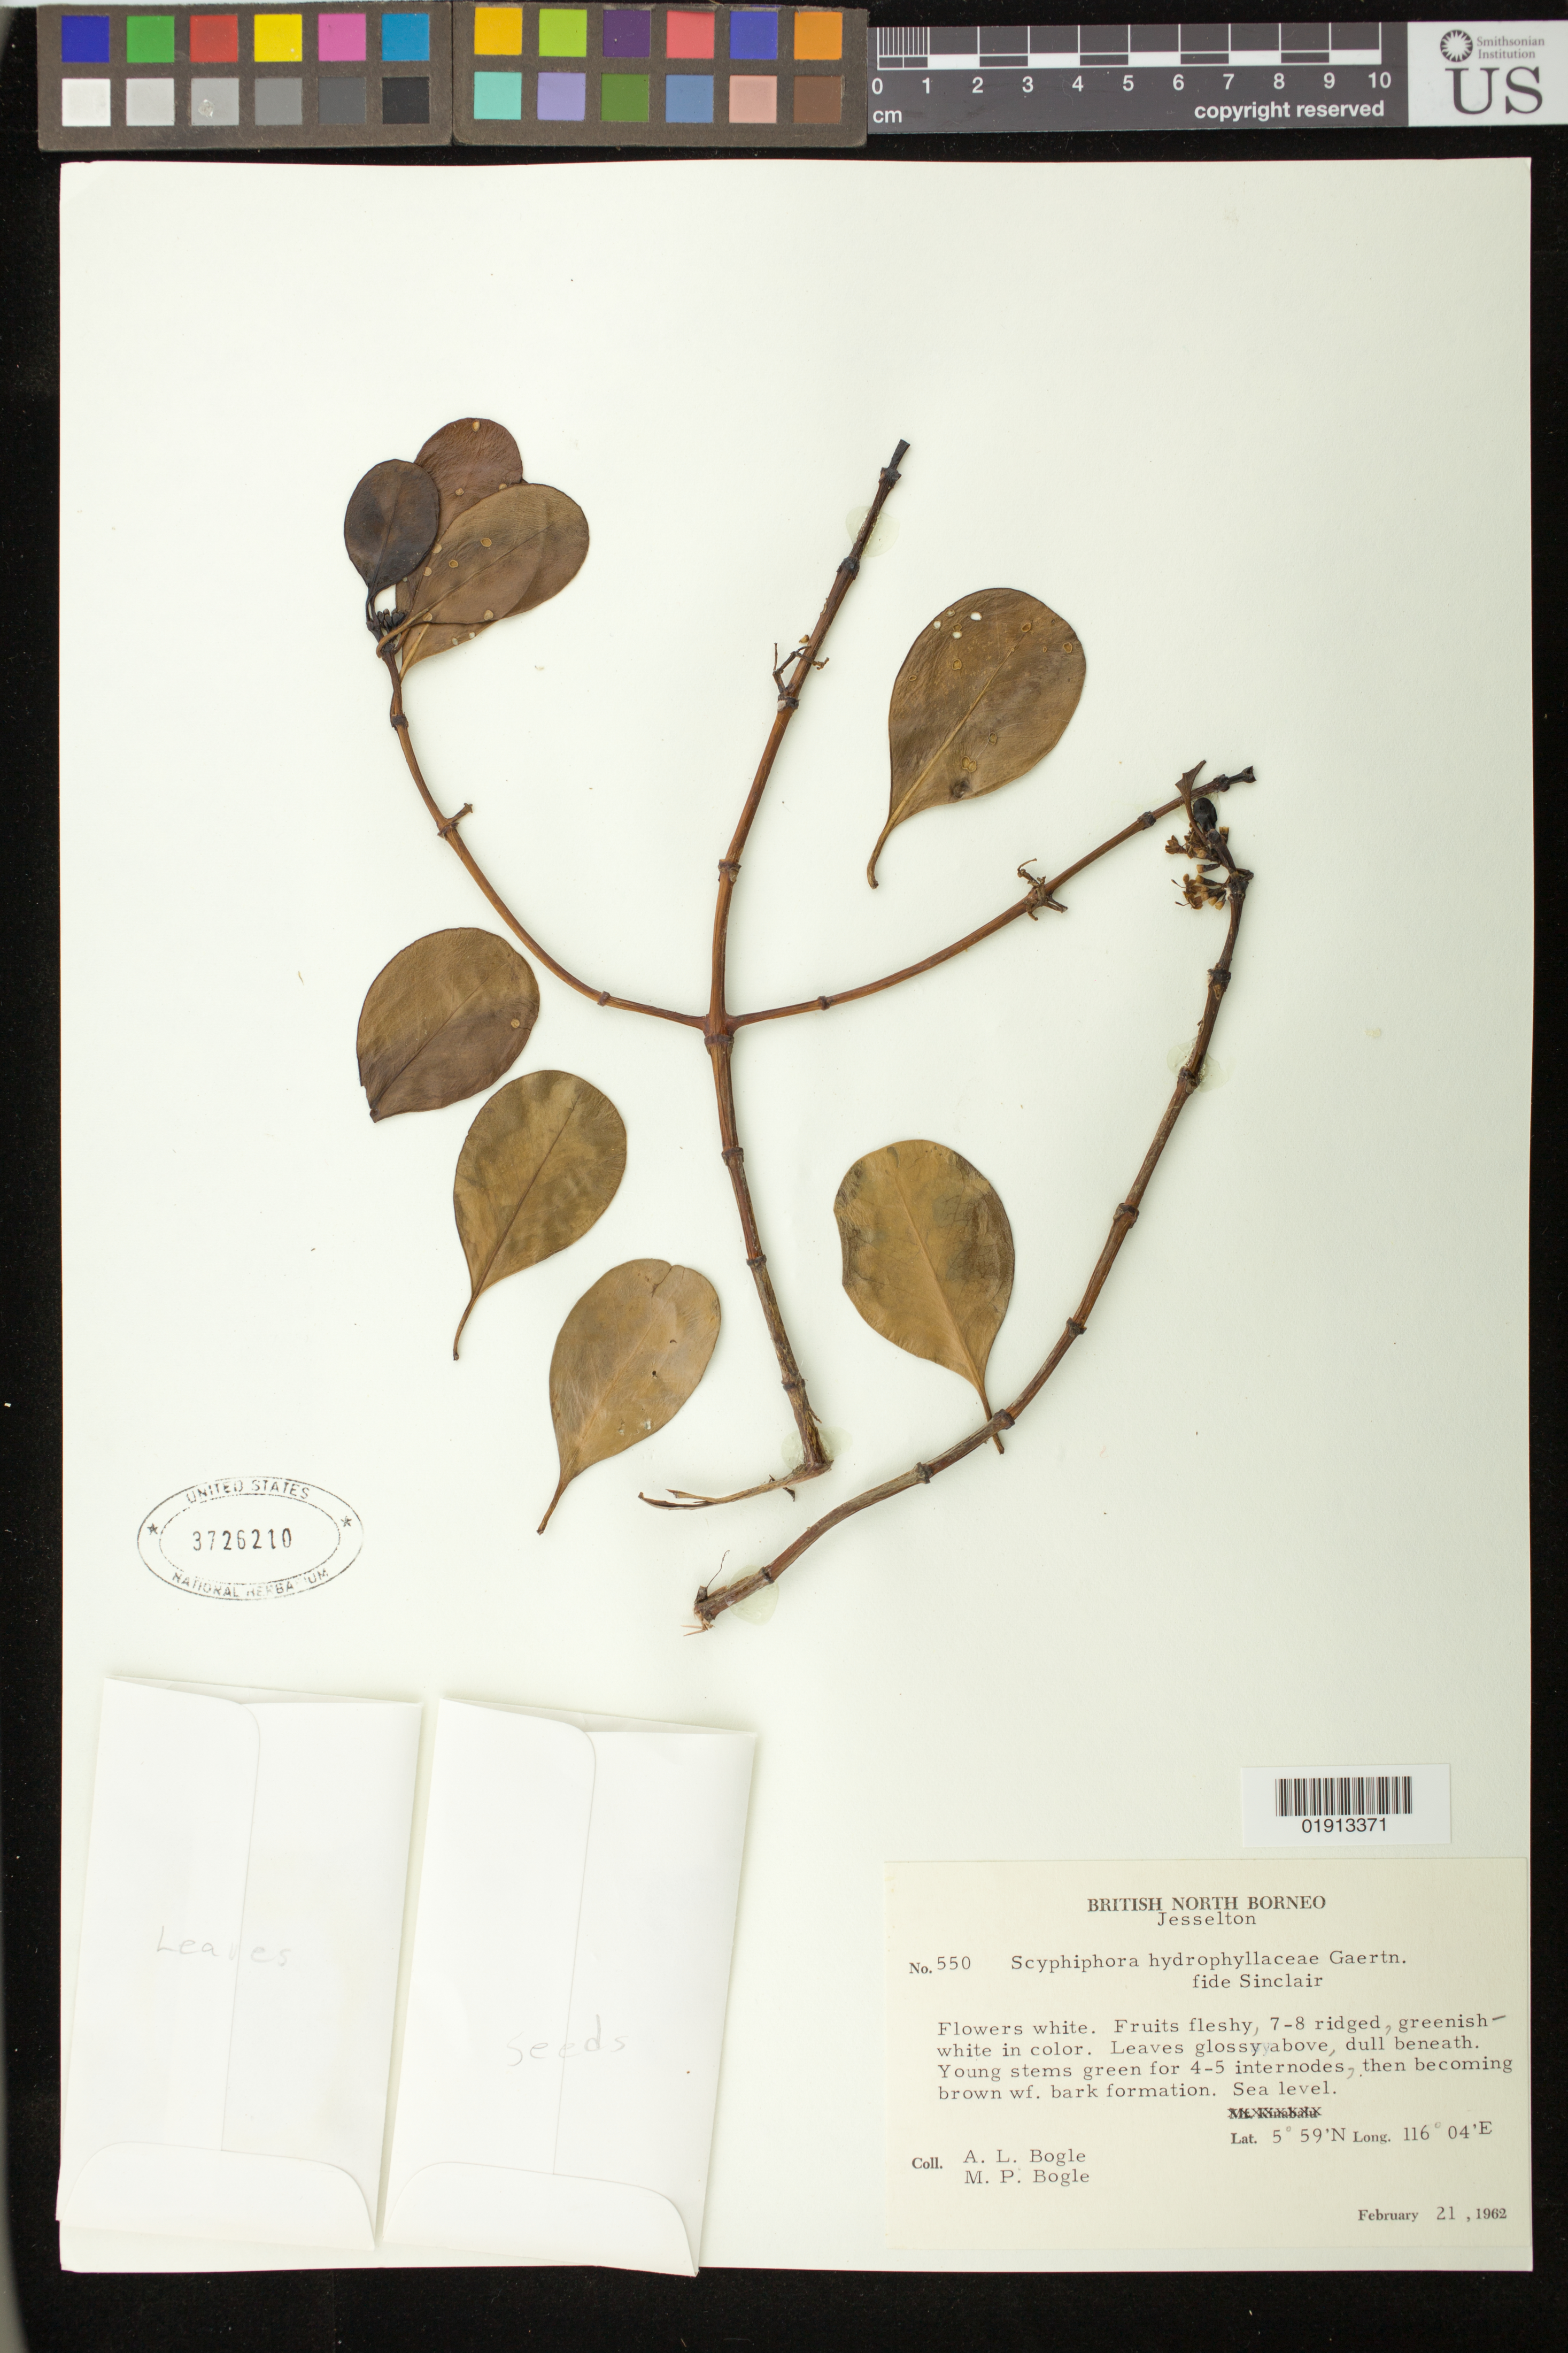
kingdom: Plantae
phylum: Tracheophyta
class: Magnoliopsida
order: Gentianales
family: Rubiaceae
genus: Scyphiphora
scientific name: Scyphiphora hydrophyllacea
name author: Gaertn.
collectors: Bogle, A.L. & M. Bogle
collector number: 550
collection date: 1962-02-21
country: Malaysia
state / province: Sabah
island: Borneo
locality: British North Borneo, Jesselton.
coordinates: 5 59 N, 116 04 E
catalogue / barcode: US 3726210